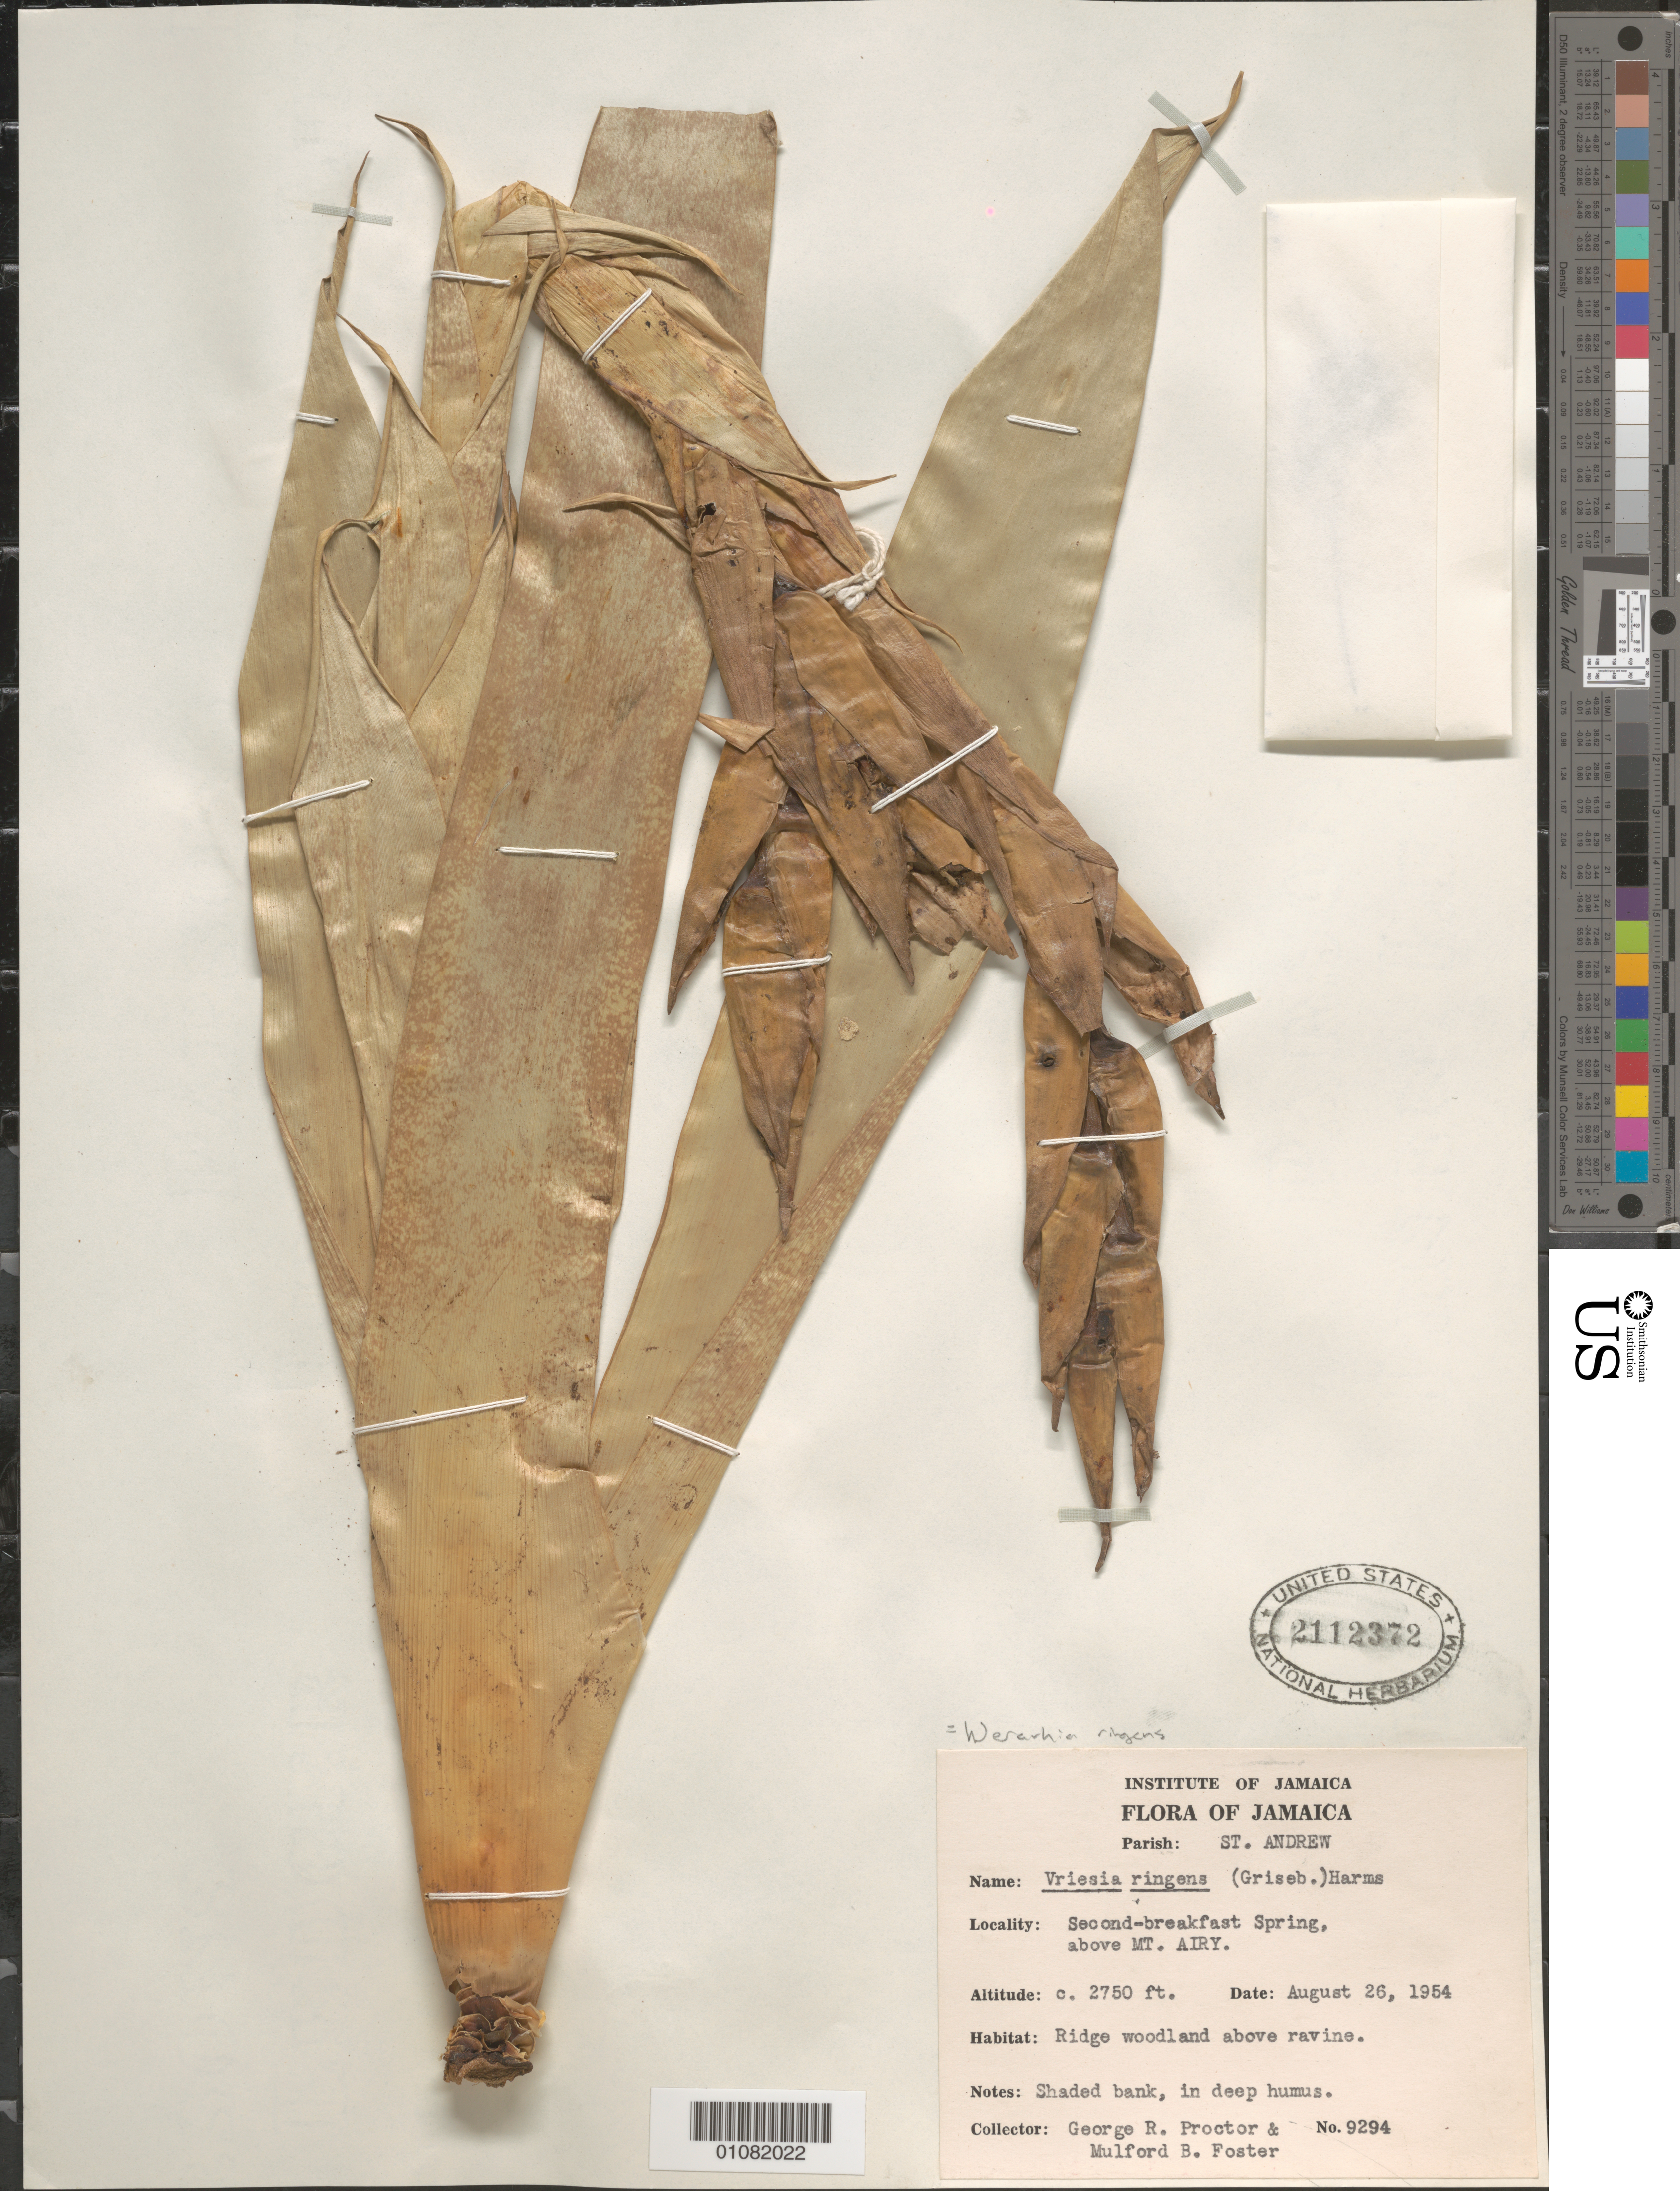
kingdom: Plantae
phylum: Tracheophyta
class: Liliopsida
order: Poales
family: Bromeliaceae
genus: Vriesea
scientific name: Vriesea ringens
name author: (Griseb.) Harms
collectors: G. R. Proctor & M. B. Foster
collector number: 9294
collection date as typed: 26 Aug 1954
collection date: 1954-08-26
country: Jamaica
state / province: Saint Andrew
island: Jamaica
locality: Second-breakfast Spring, above Mt. Airy.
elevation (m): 838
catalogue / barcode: US 2112372